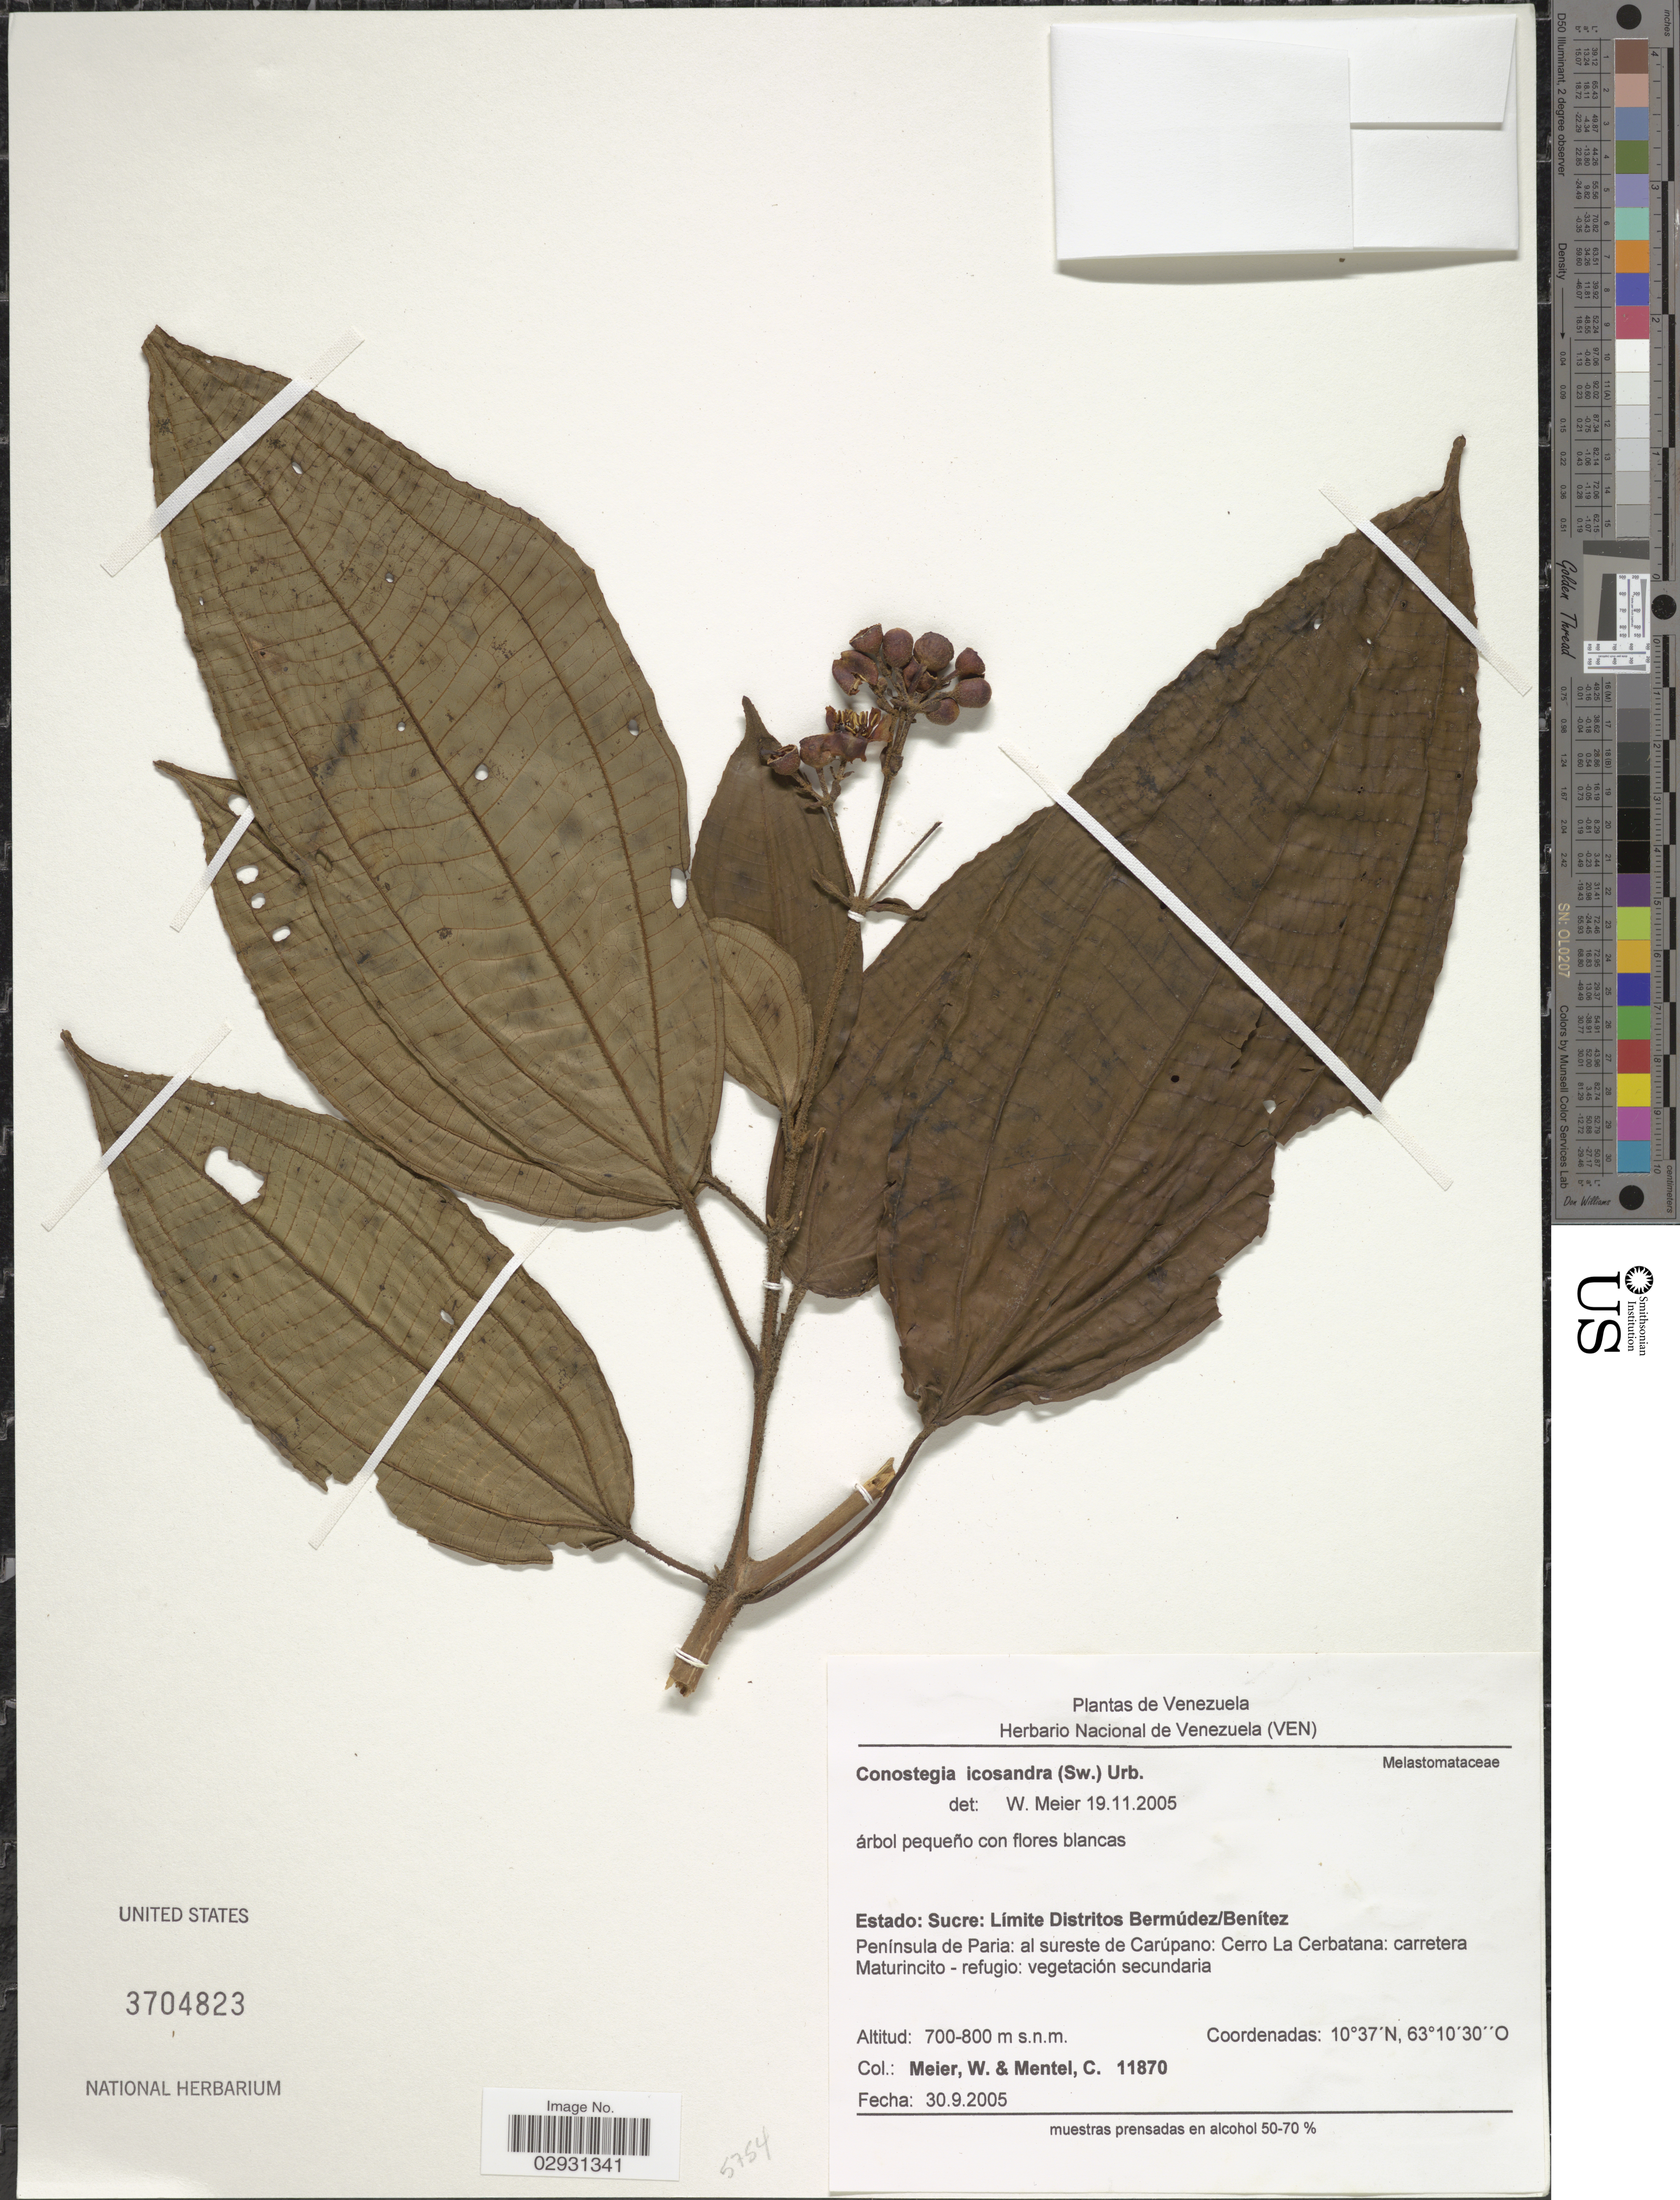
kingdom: Plantae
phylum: Tracheophyta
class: Magnoliopsida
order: Myrtales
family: Melastomataceae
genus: Conostegia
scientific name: Conostegia icosandra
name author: (Sw.) Urb.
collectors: W. Meier & C. Mentel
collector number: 11870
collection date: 2005-09-30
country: Venezuela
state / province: Sucre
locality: Límite Distritos Bermúdez/Benítez. Península de Paria: al sureste de Carúpano: Cerro La Cerbatana: carretera Maturincito.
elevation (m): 700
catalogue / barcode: US 3704823